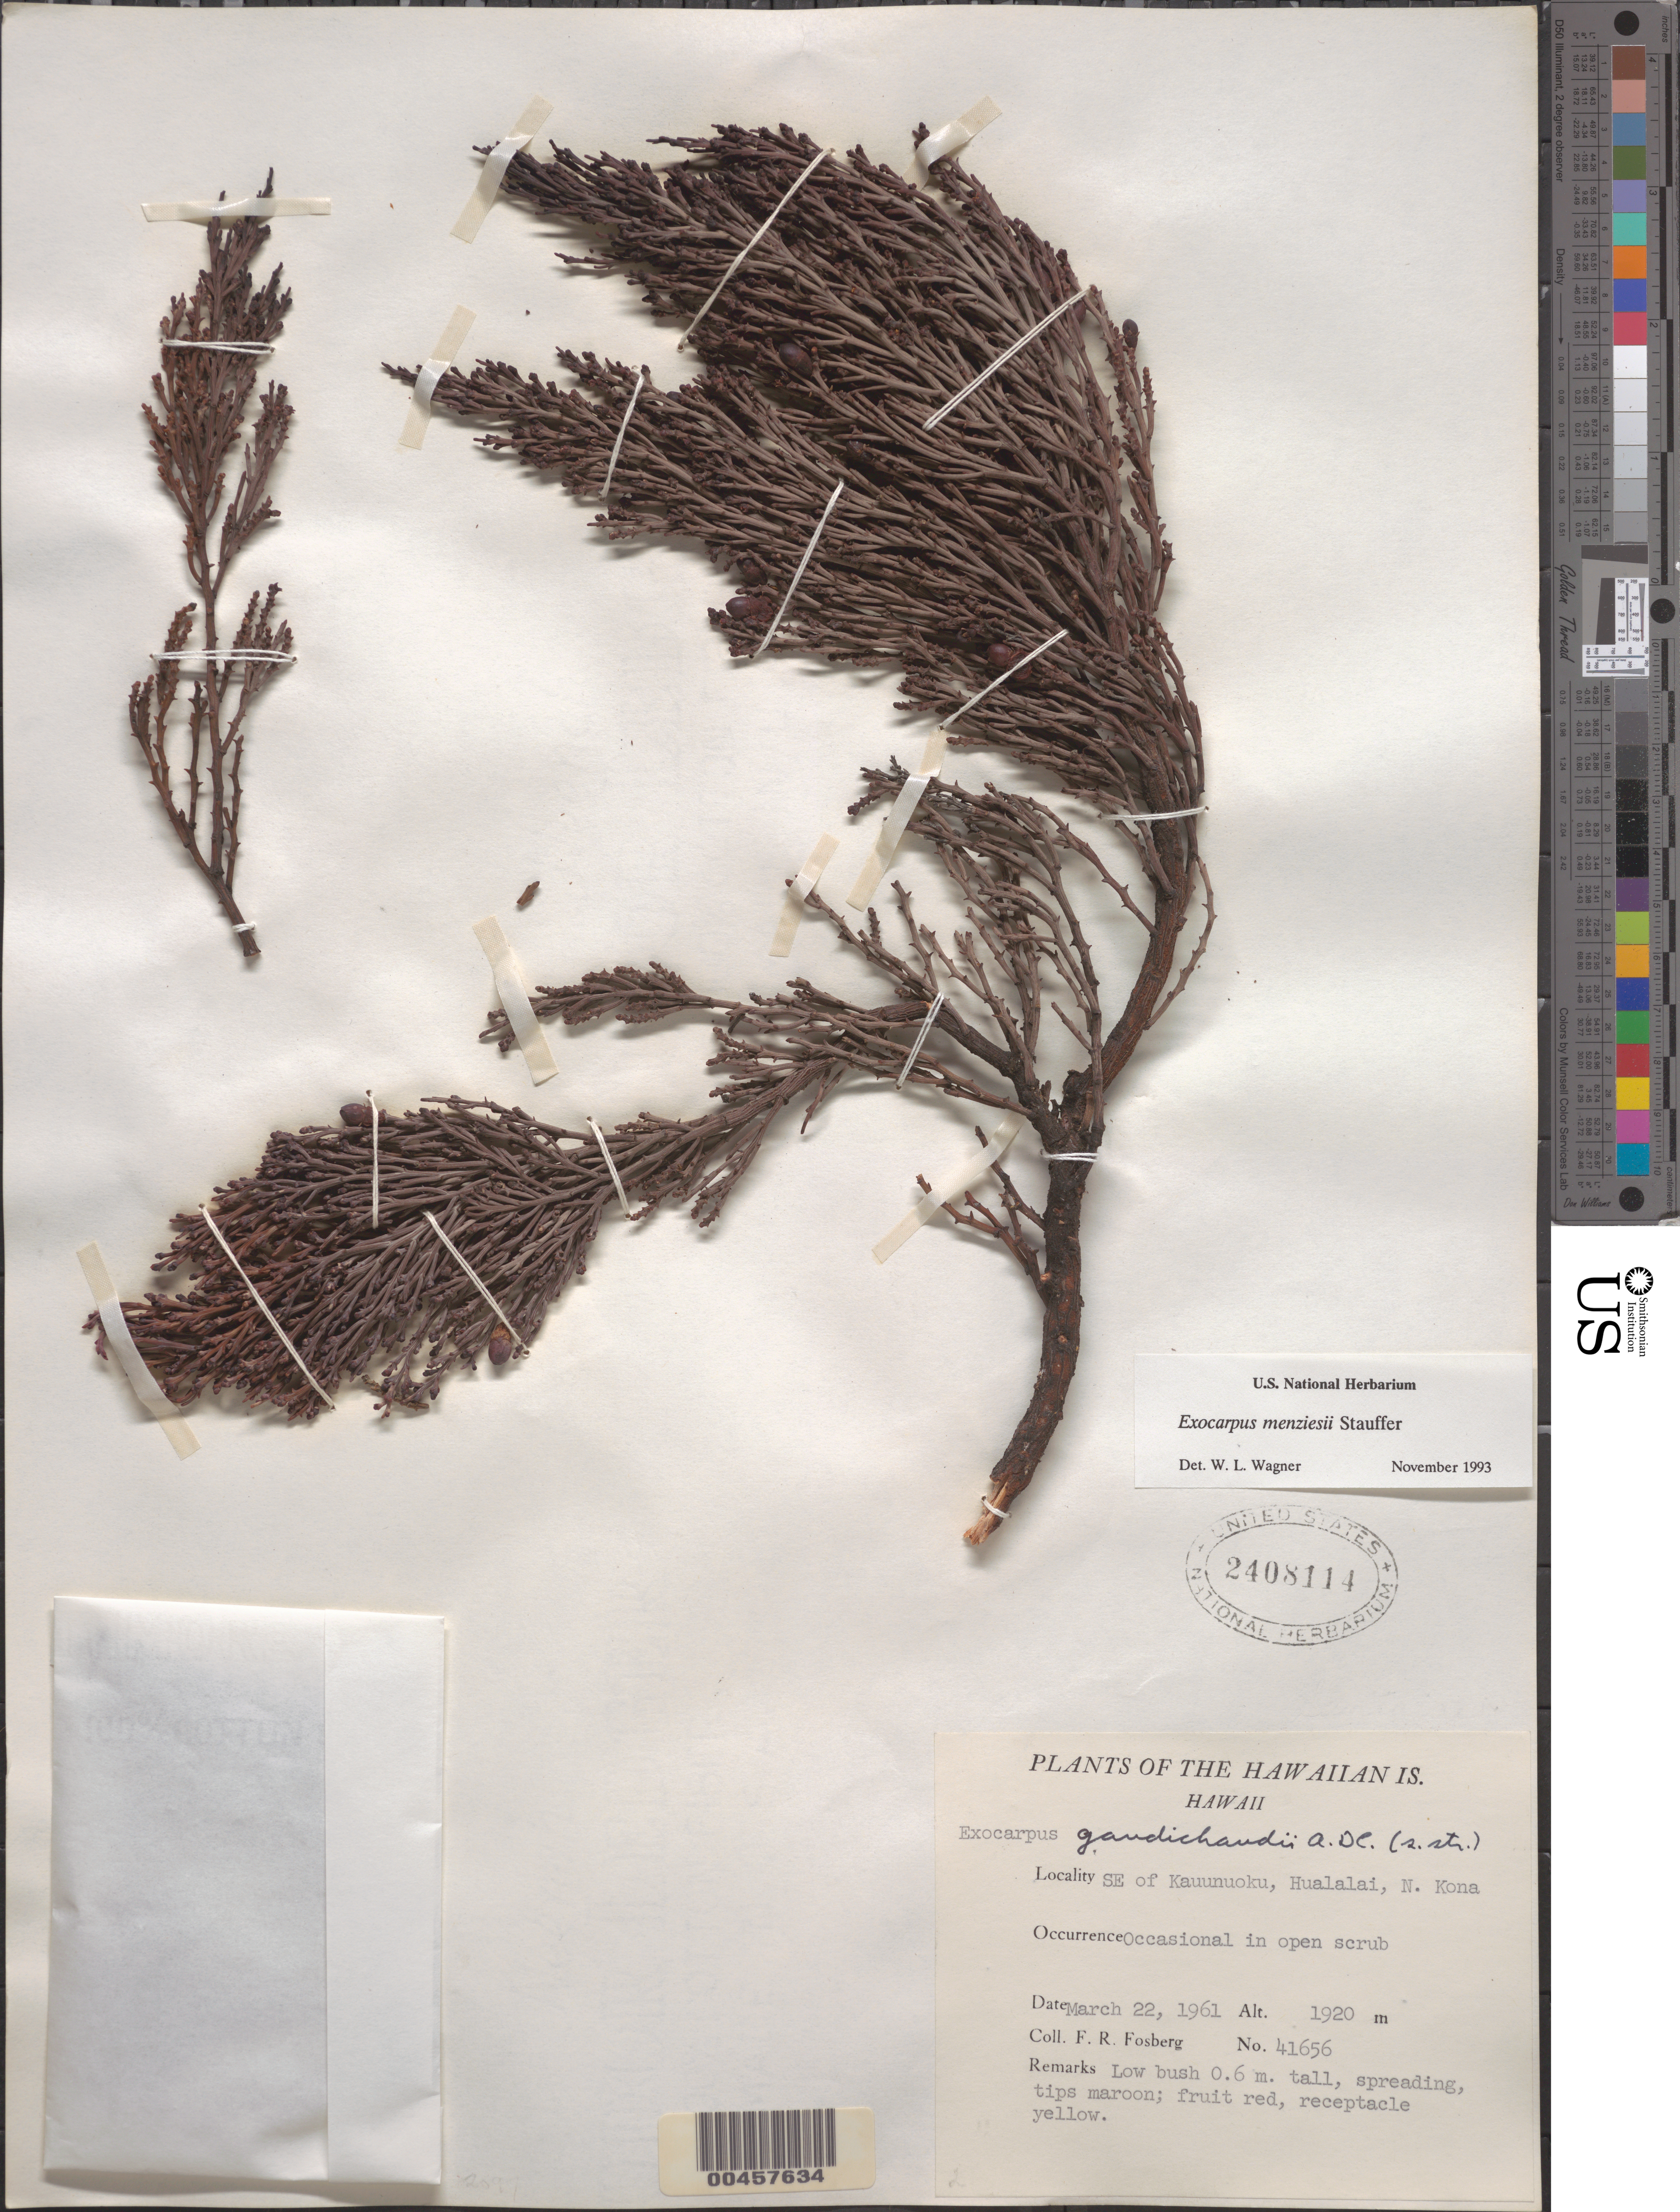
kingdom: Plantae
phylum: Tracheophyta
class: Magnoliopsida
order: Santalales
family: Santalaceae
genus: Exocarpos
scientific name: Exocarpos menziesii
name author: Stauffer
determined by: Wagner, W. L., (BOT), Smithsonian Institution - National Museum of Natural History (UNITED STATES)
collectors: F. R. Fosberg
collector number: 41656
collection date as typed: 22 Mar 1961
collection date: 1961-03-22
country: United States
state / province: Hawaii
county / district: Hawaii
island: Hawaii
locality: SE of Kauunuoku, Hualalai, N Kona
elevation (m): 1920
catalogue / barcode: US 2408114